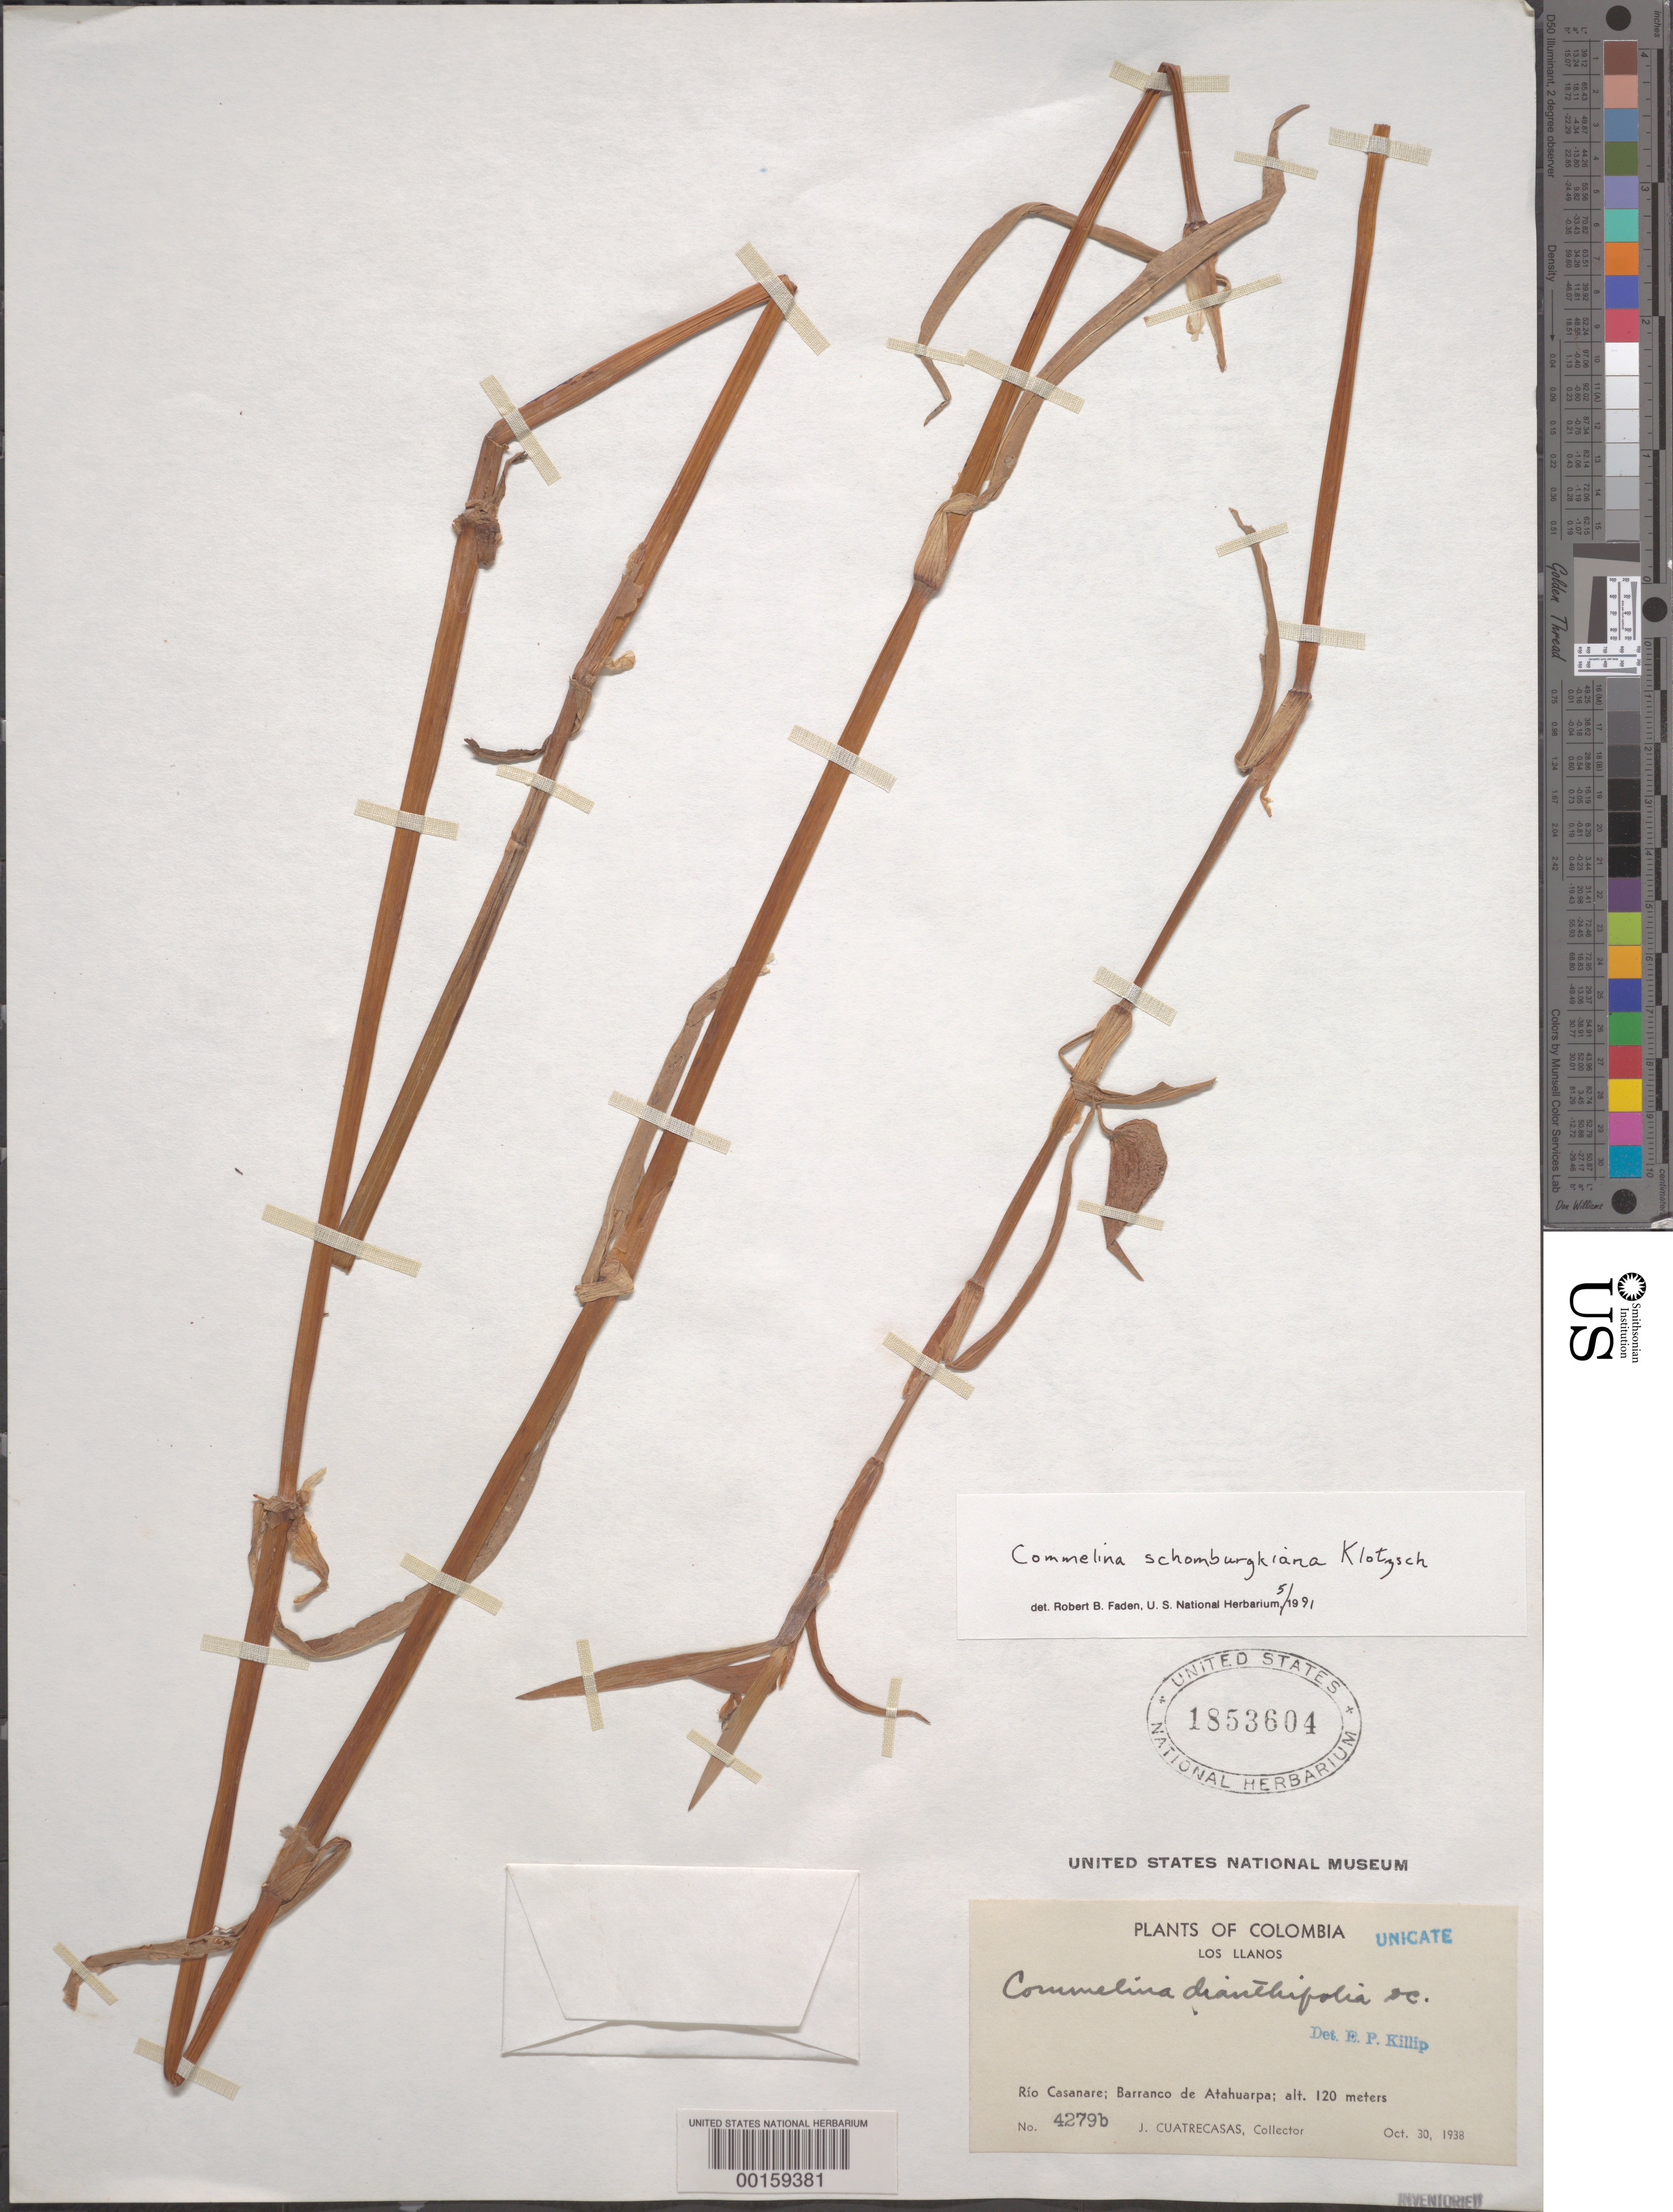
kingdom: Plantae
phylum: Tracheophyta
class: Liliopsida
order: Commelinales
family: Commelinaceae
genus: Commelina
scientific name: Commelina schomburgkiana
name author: Klotzsch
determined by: Killip, Ellsworth P.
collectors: J. Cuatrecasas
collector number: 42796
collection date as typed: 30 Oct 1938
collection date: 1938-10-30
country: Colombia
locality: Rio Casanare, Barranco de Atahuarpa.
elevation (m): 120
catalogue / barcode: US 1853604